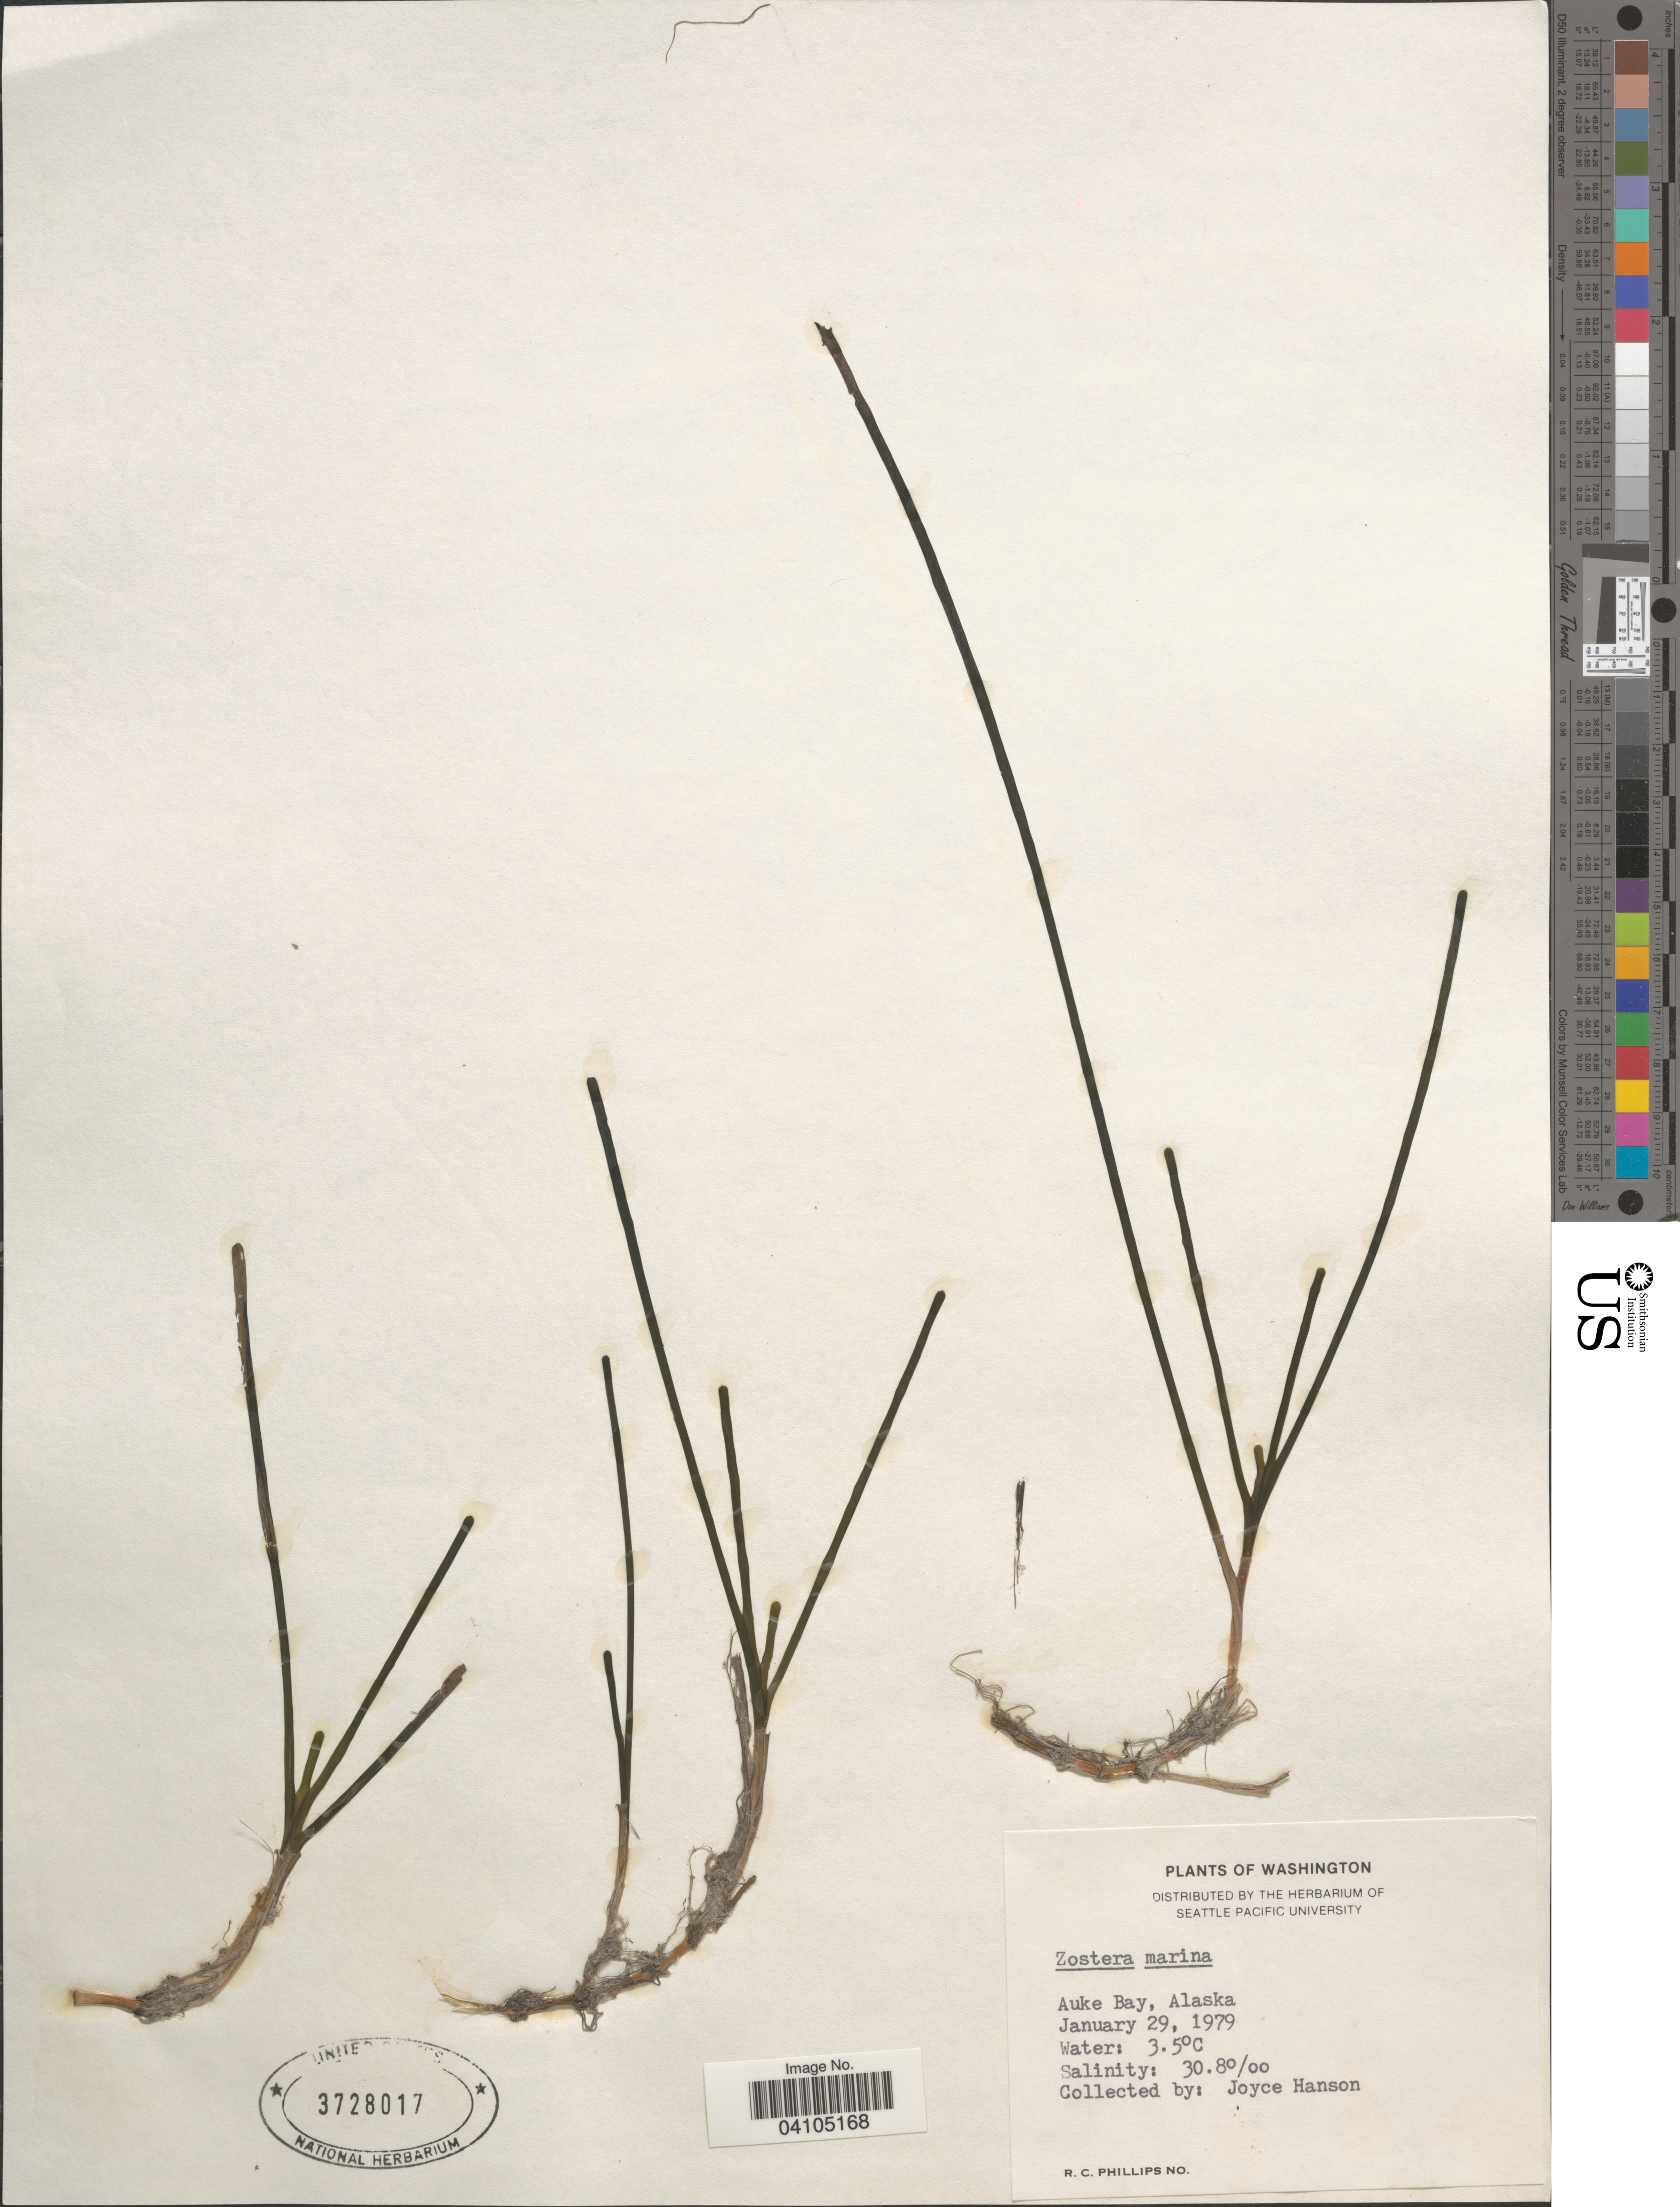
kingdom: Plantae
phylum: Tracheophyta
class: Liliopsida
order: Alismatales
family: Zosteraceae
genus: Zostera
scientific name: Zostera marina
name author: L.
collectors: J. Hanson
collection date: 1979-01-29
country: United States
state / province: Alaska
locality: Auke Bay.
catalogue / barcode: US 3728017